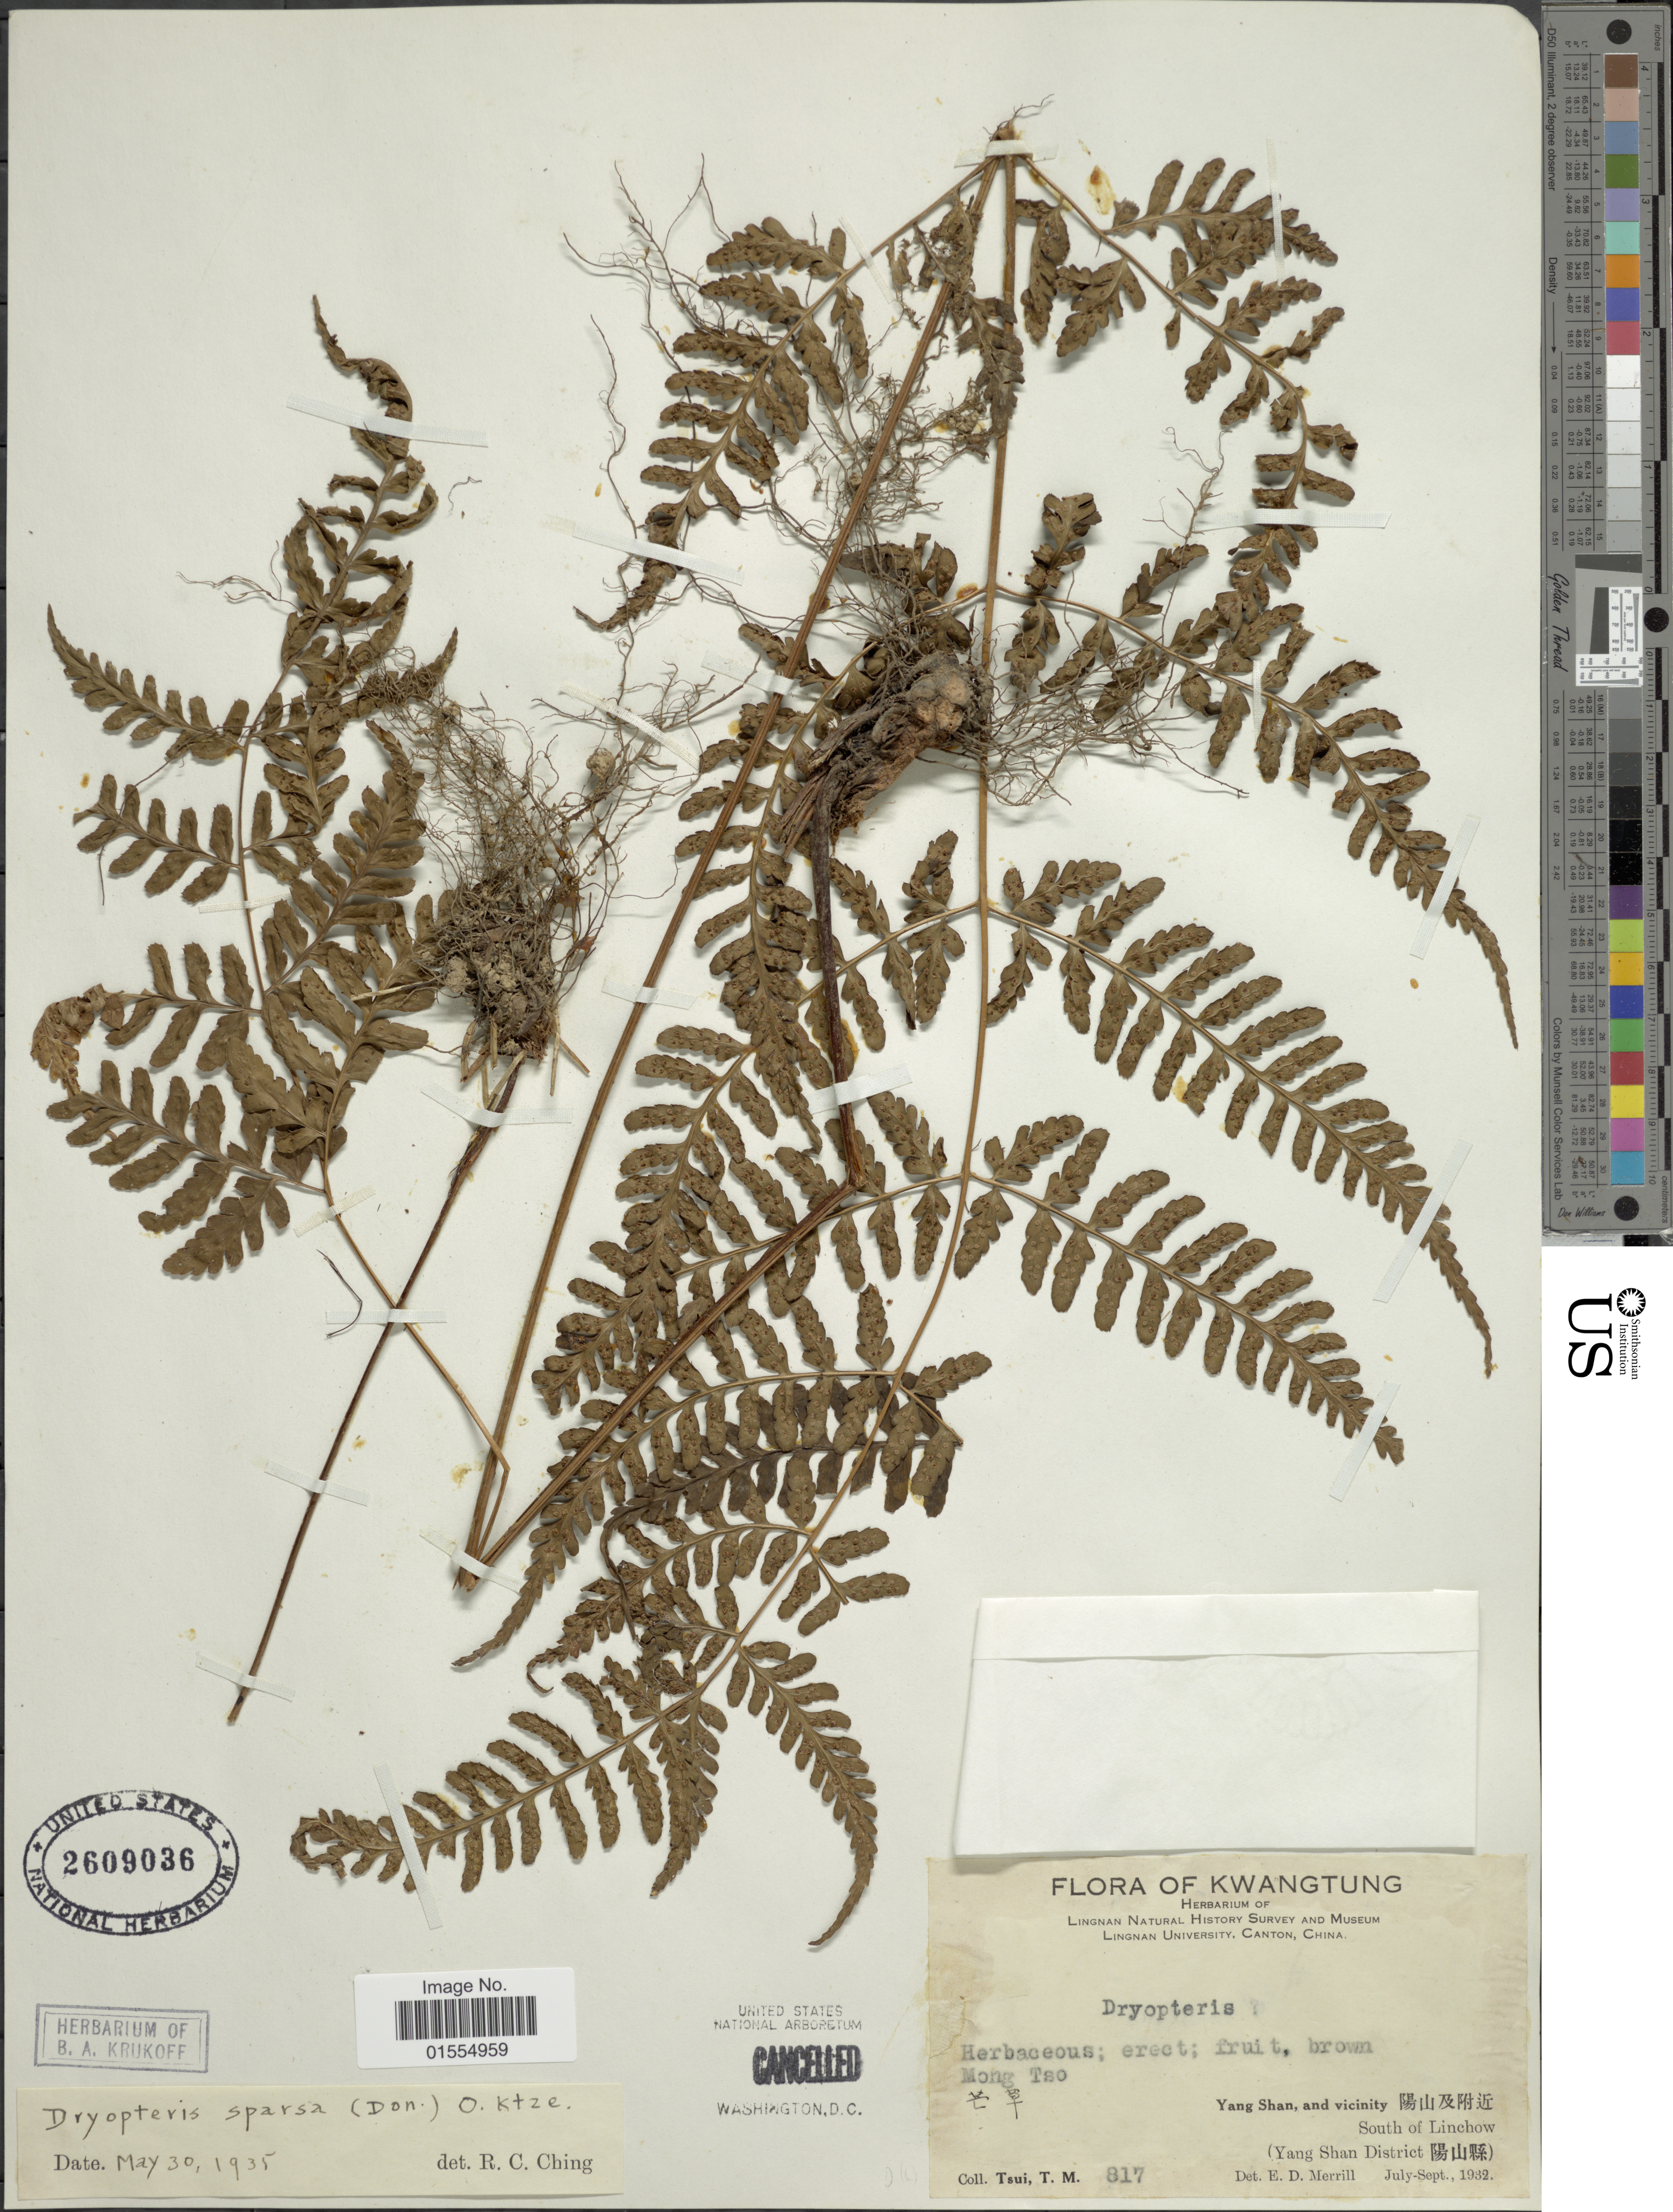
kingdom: Plantae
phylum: Tracheophyta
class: Polypodiopsida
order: Polypodiales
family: Dryopteridaceae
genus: Dryopteris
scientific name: Dryopteris sparsa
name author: (D. Don) Kuntze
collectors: T. Tsui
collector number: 817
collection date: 1932-07/1932-09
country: China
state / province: Guangdong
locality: Kwangtung, Yang Shan, and vicinity, South of Linchow (Yang Shan District)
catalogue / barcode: US 2609036